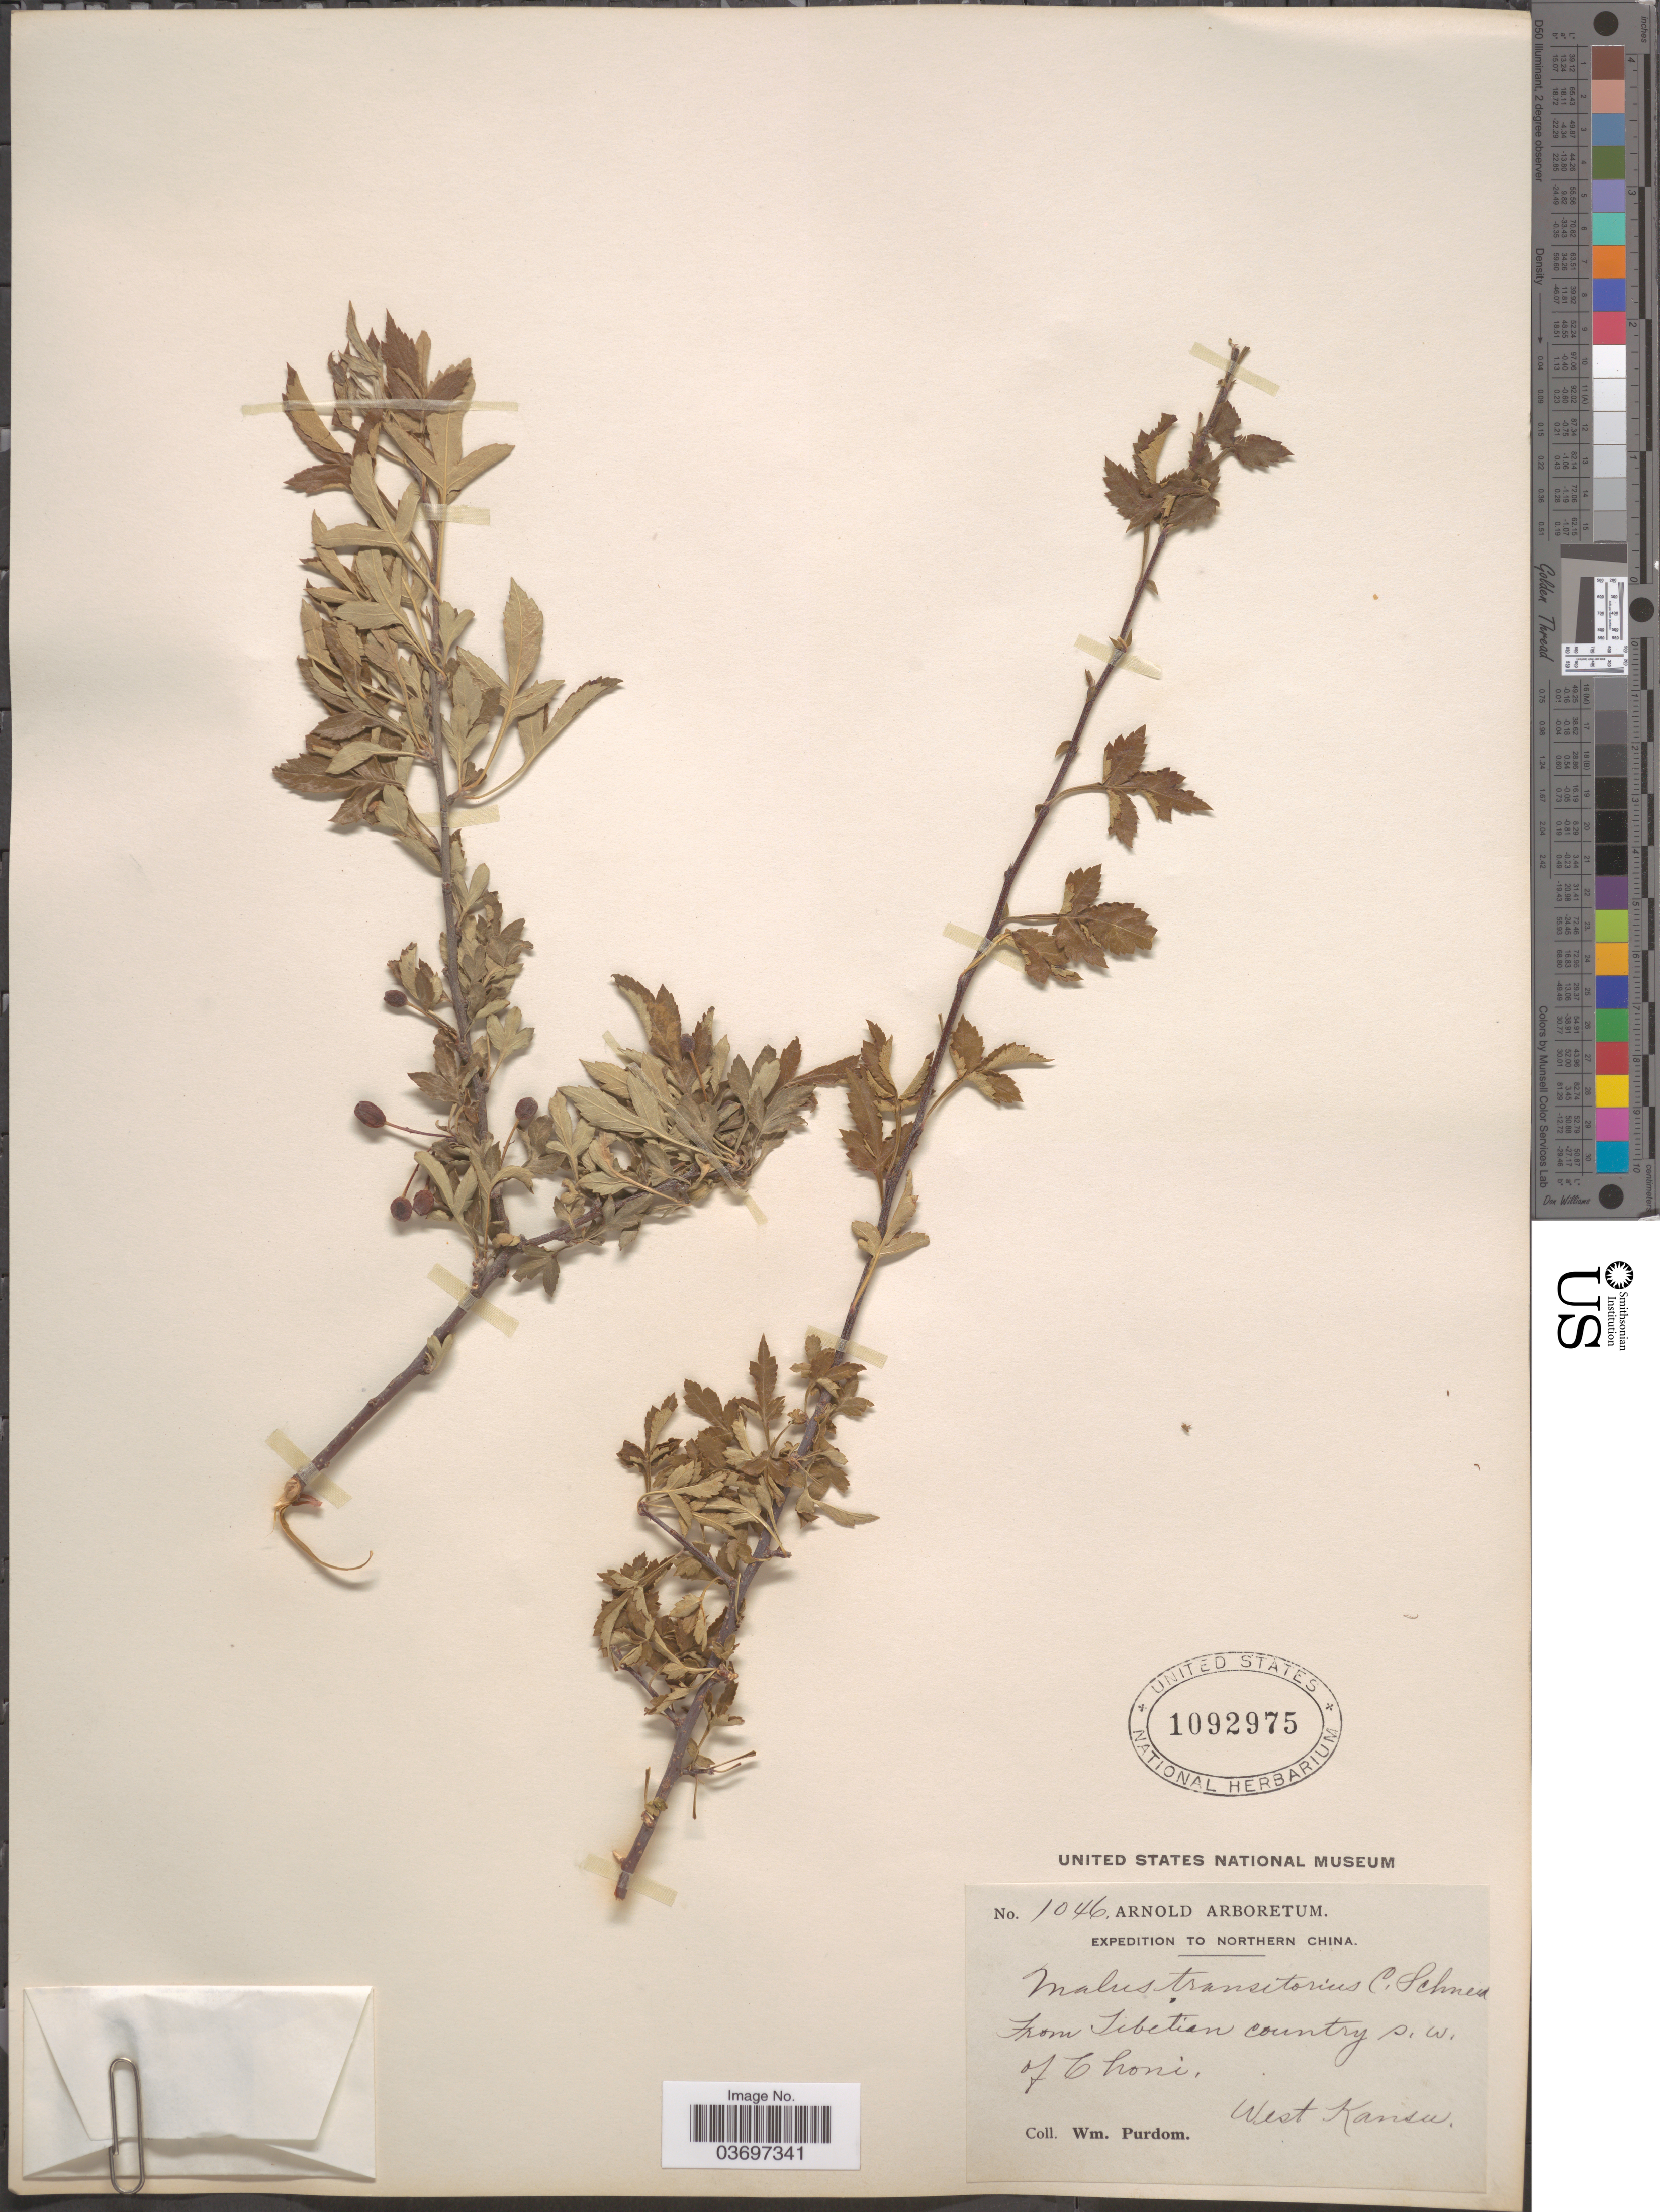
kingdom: Plantae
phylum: Tracheophyta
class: Magnoliopsida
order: Rosales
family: Rosaceae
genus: Malus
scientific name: Malus transitoria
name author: (Batalin) C.K. Schneid.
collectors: W. Purdom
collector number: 1046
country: China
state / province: Gansu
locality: Northern China. From Tibetan country p.w. of Choni. West Kansu.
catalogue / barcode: US 1092975